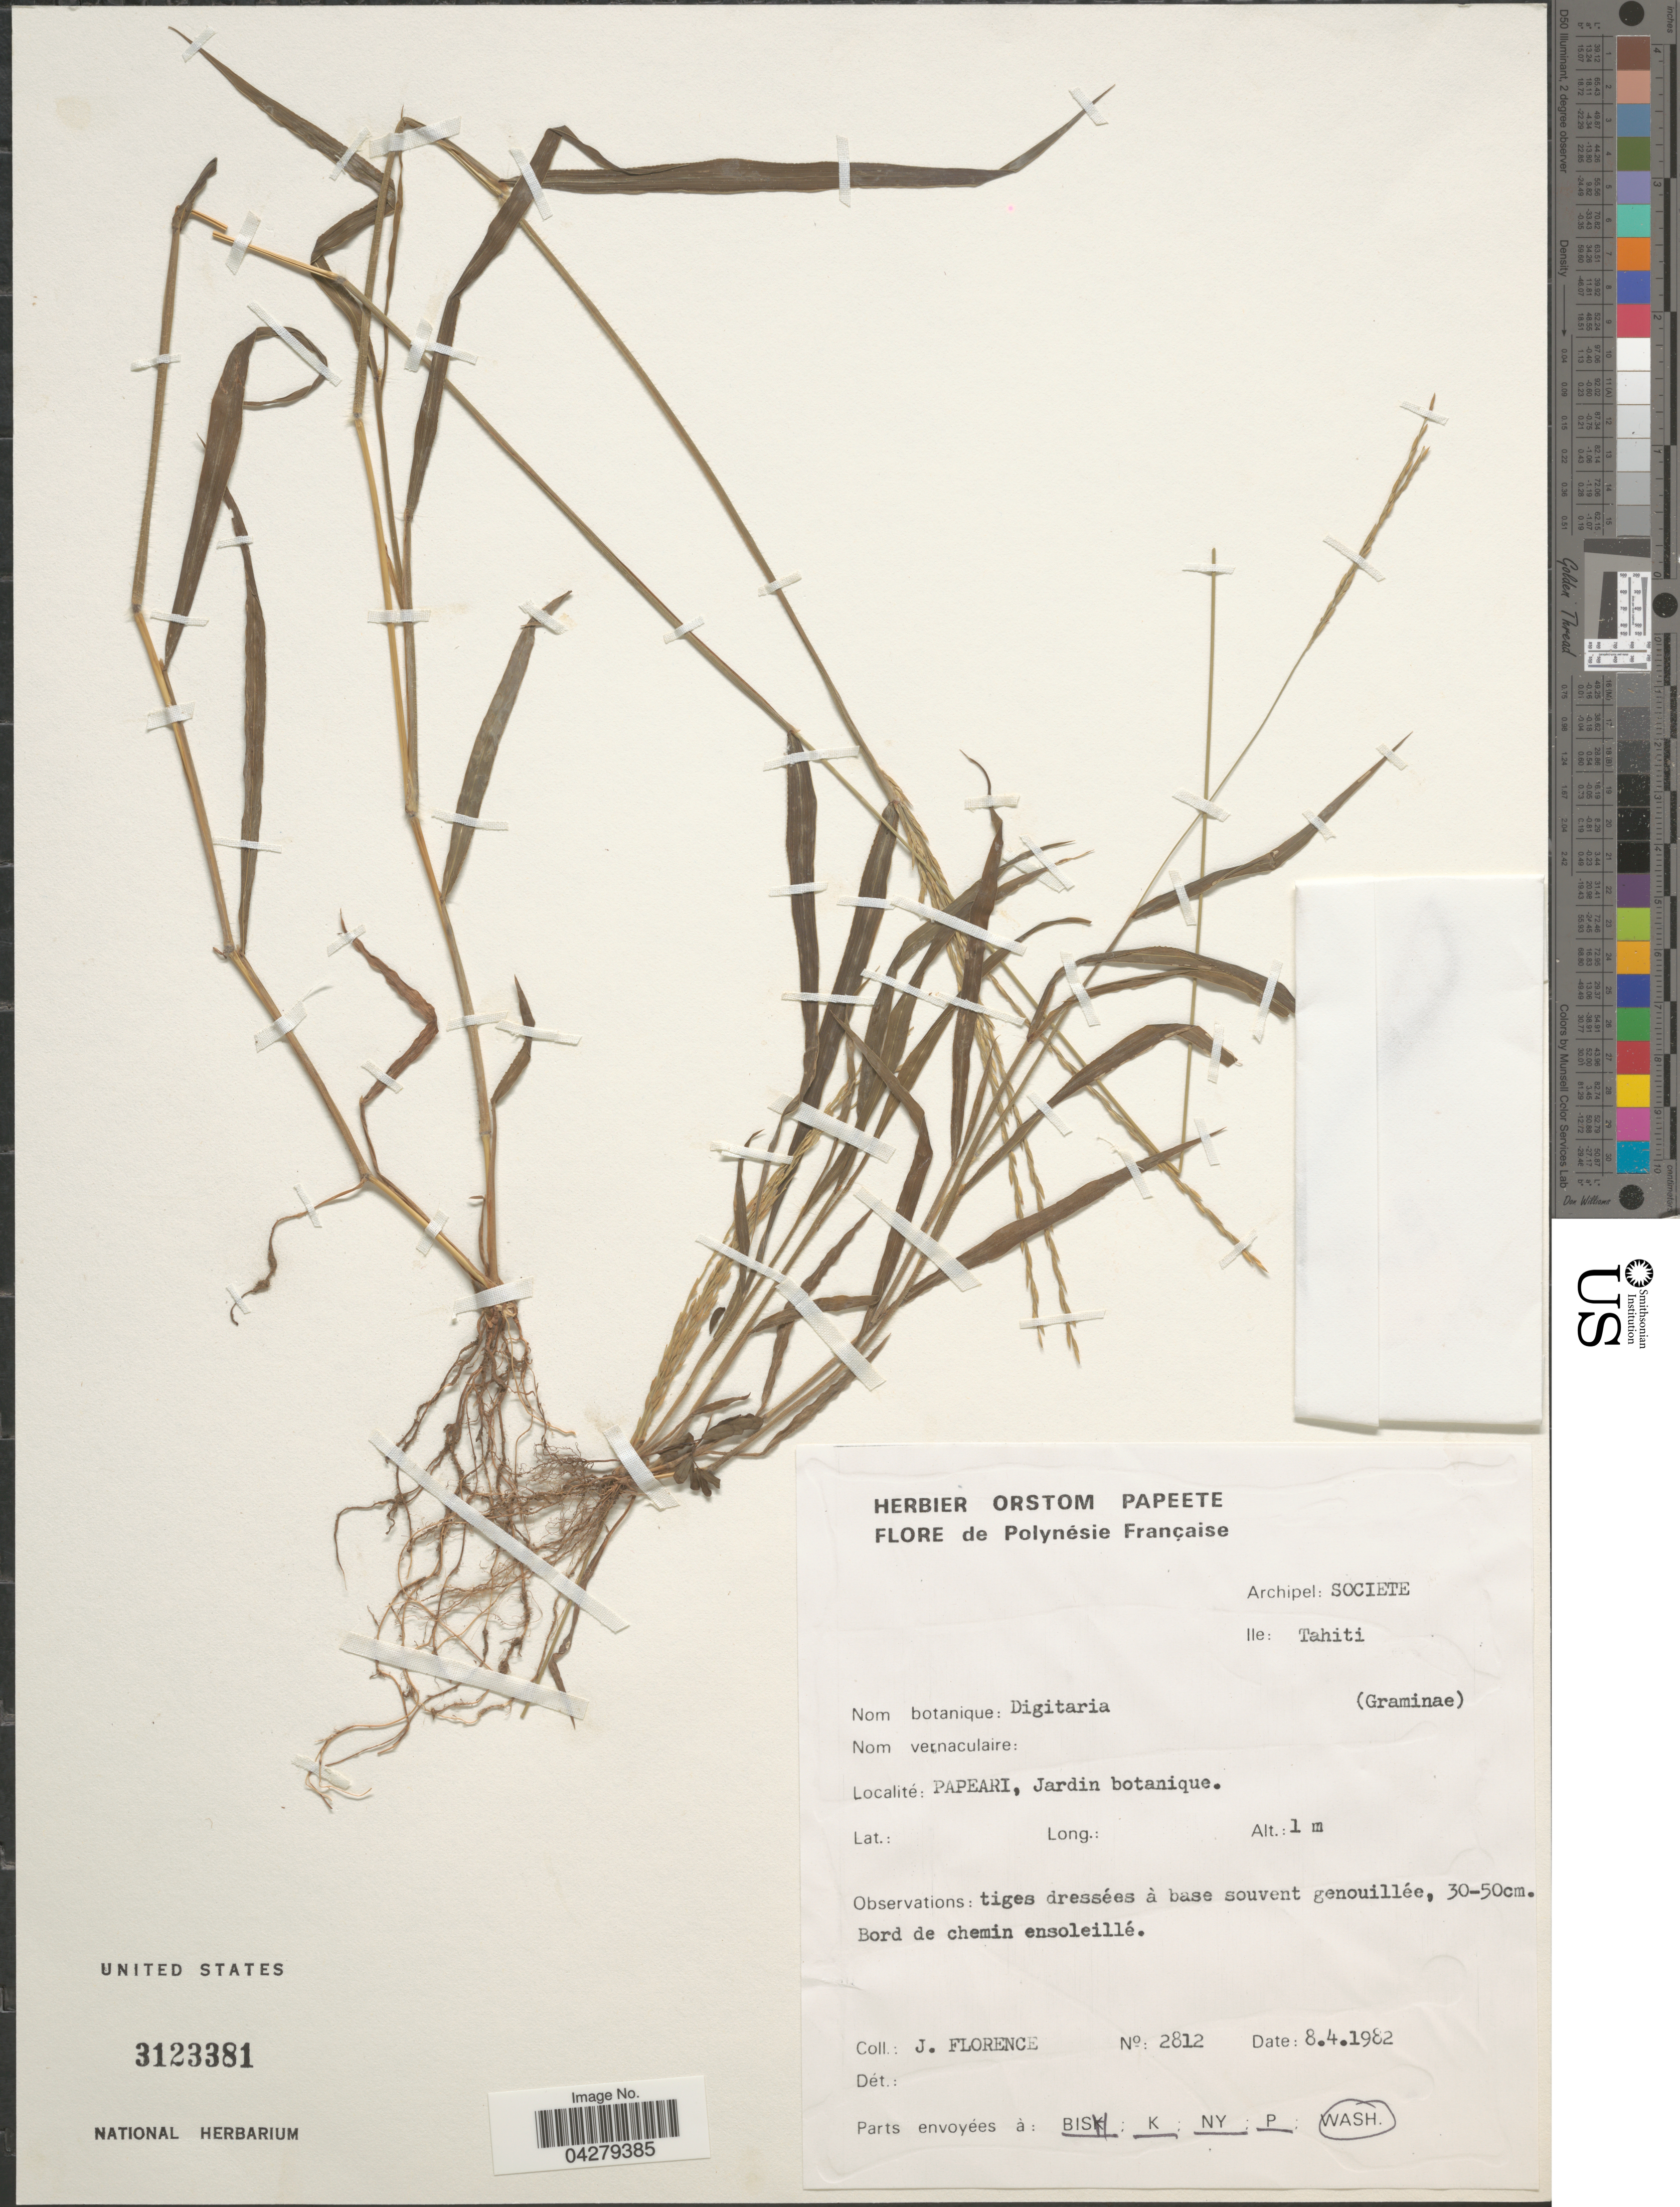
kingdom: Plantae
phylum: Tracheophyta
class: Liliopsida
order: Poales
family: Poaceae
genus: Digitaria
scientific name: Digitaria sp.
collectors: J. Florence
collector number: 2812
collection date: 1982-04-08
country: French Polynesia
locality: Polynésie Française. Archipel: Societe. Ile: Tahiti. Papeari, Jardin botanique.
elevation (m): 1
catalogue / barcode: US 3123381